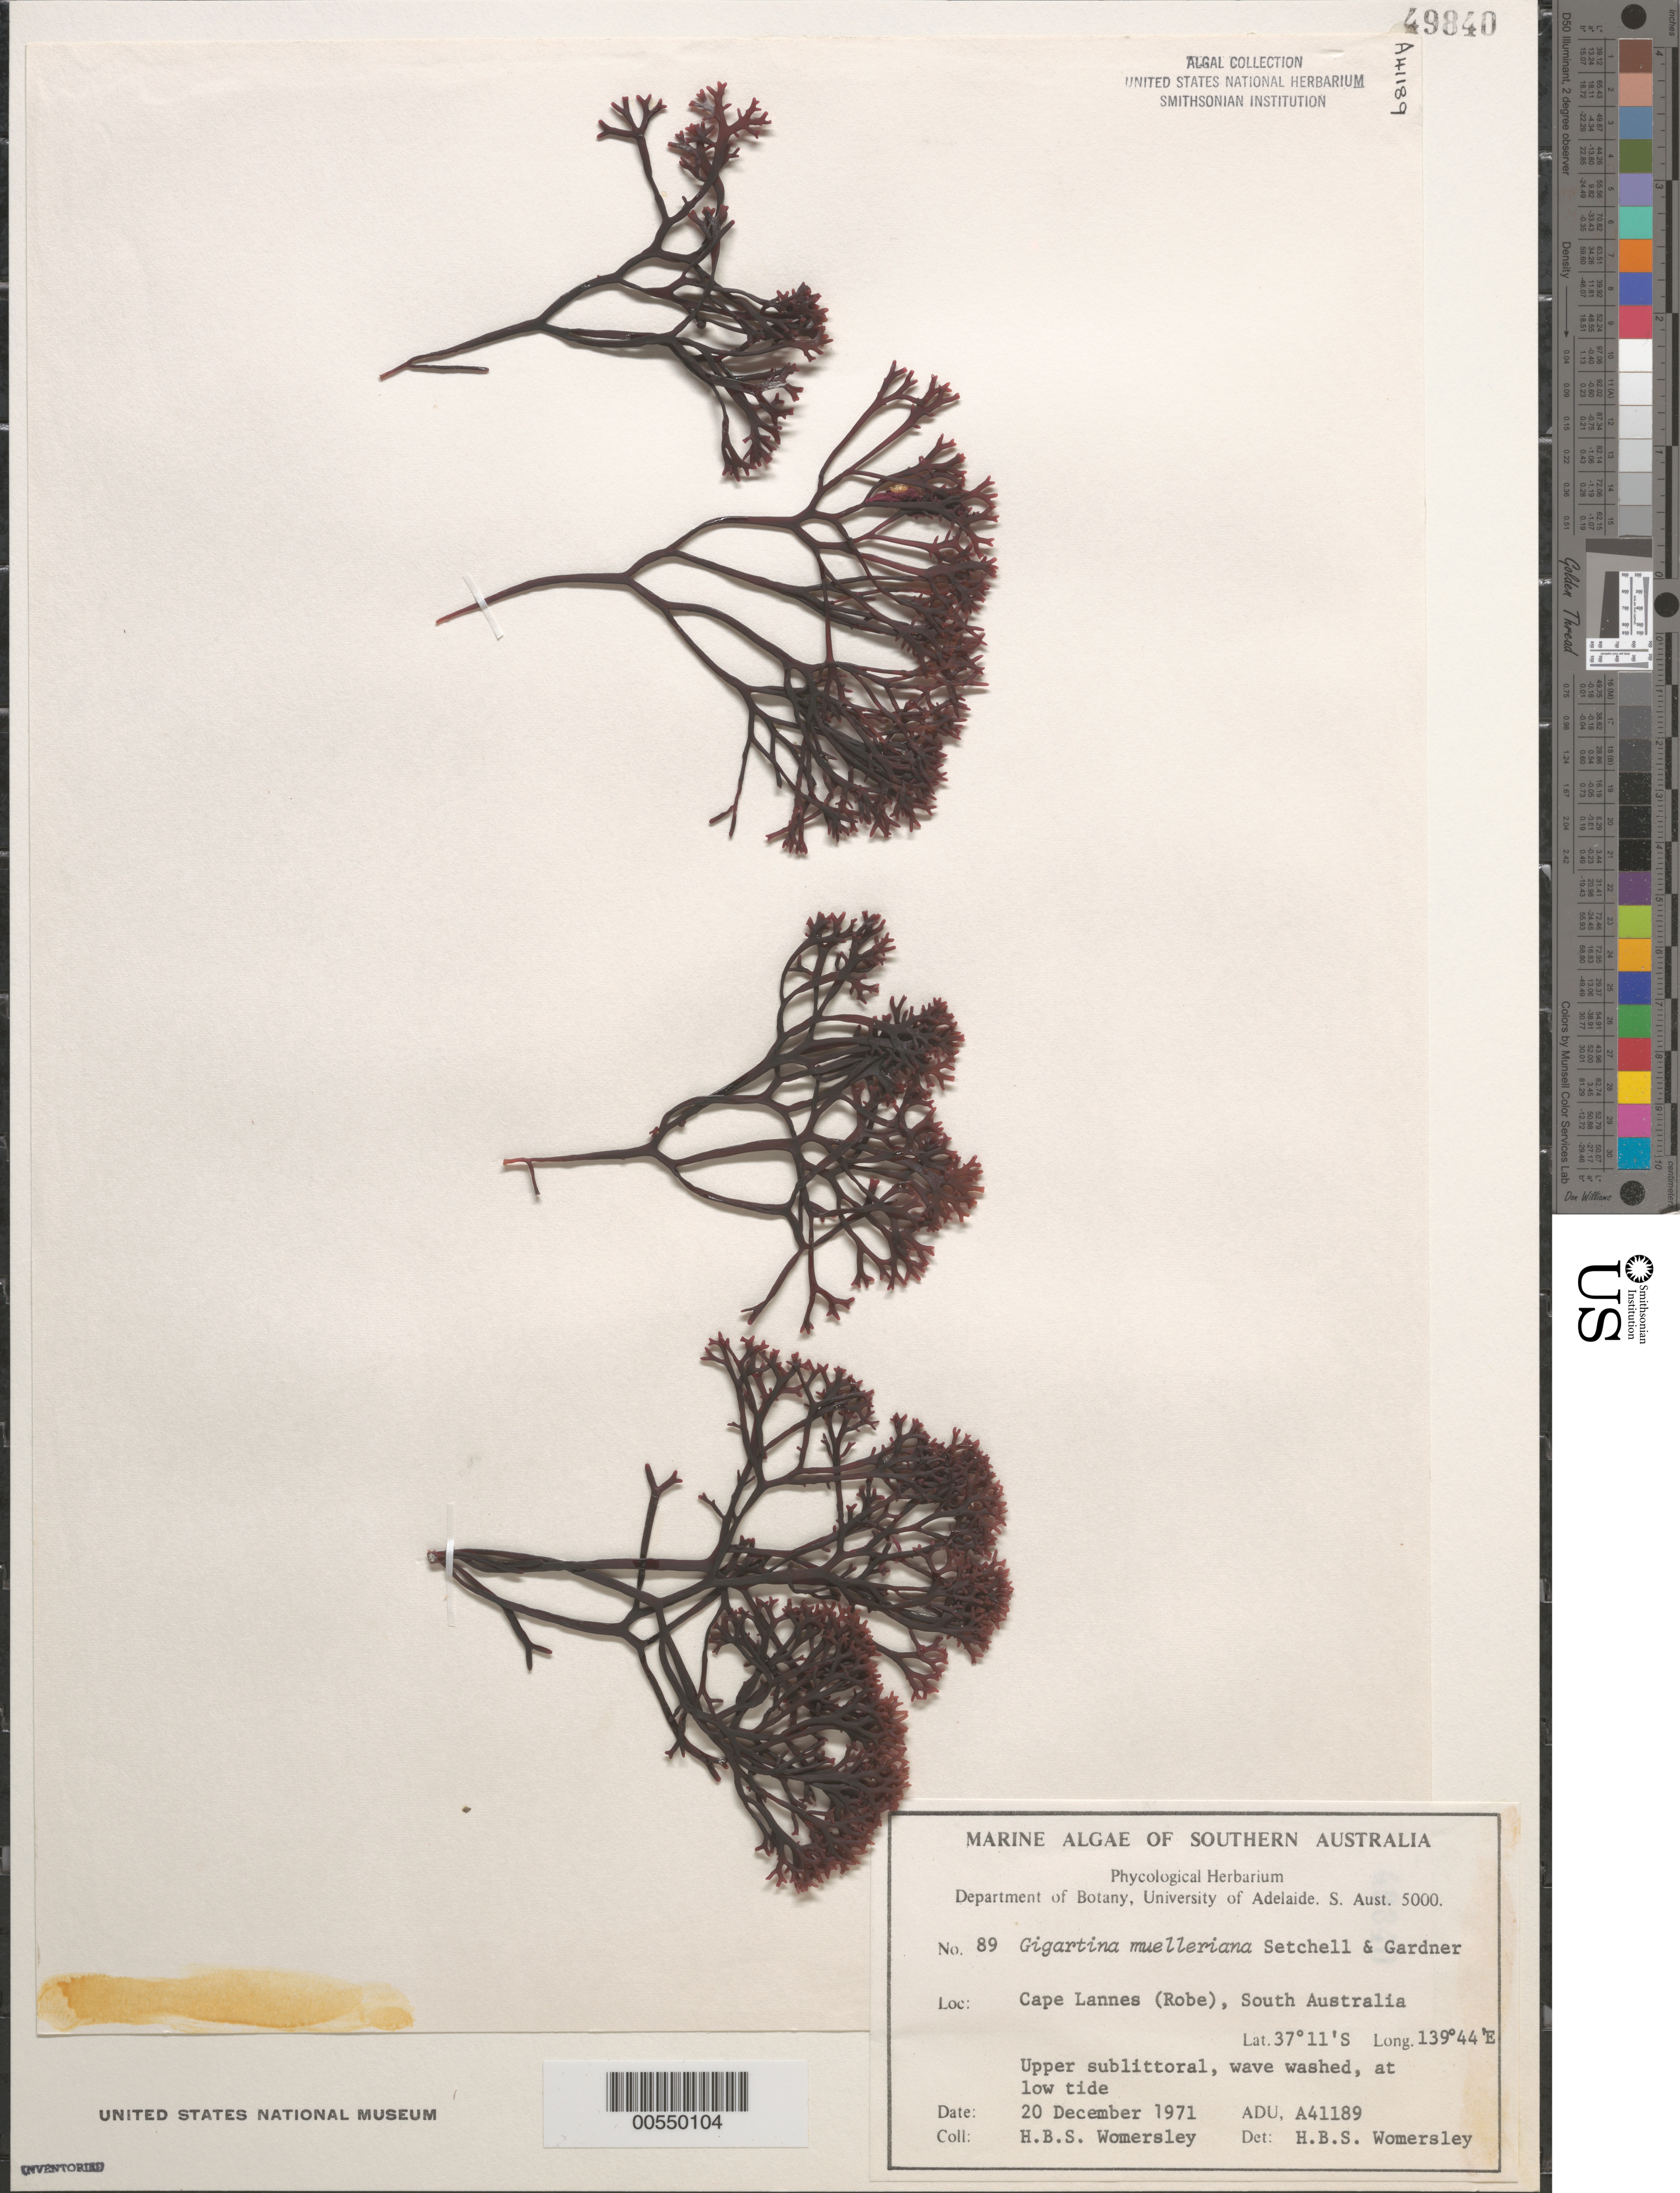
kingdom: Plantae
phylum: Rhodophyta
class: Florideophyceae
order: Gigartinales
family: Gigartinaceae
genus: Gigartina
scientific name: Gigartina muelleriana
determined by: Womersley, H. B. S.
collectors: H. B. S. Womersley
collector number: ADU A41189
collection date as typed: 20 Dec 1971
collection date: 1971-12-20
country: Australia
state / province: South Australia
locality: Cape Lannes, Robe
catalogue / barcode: US 49840